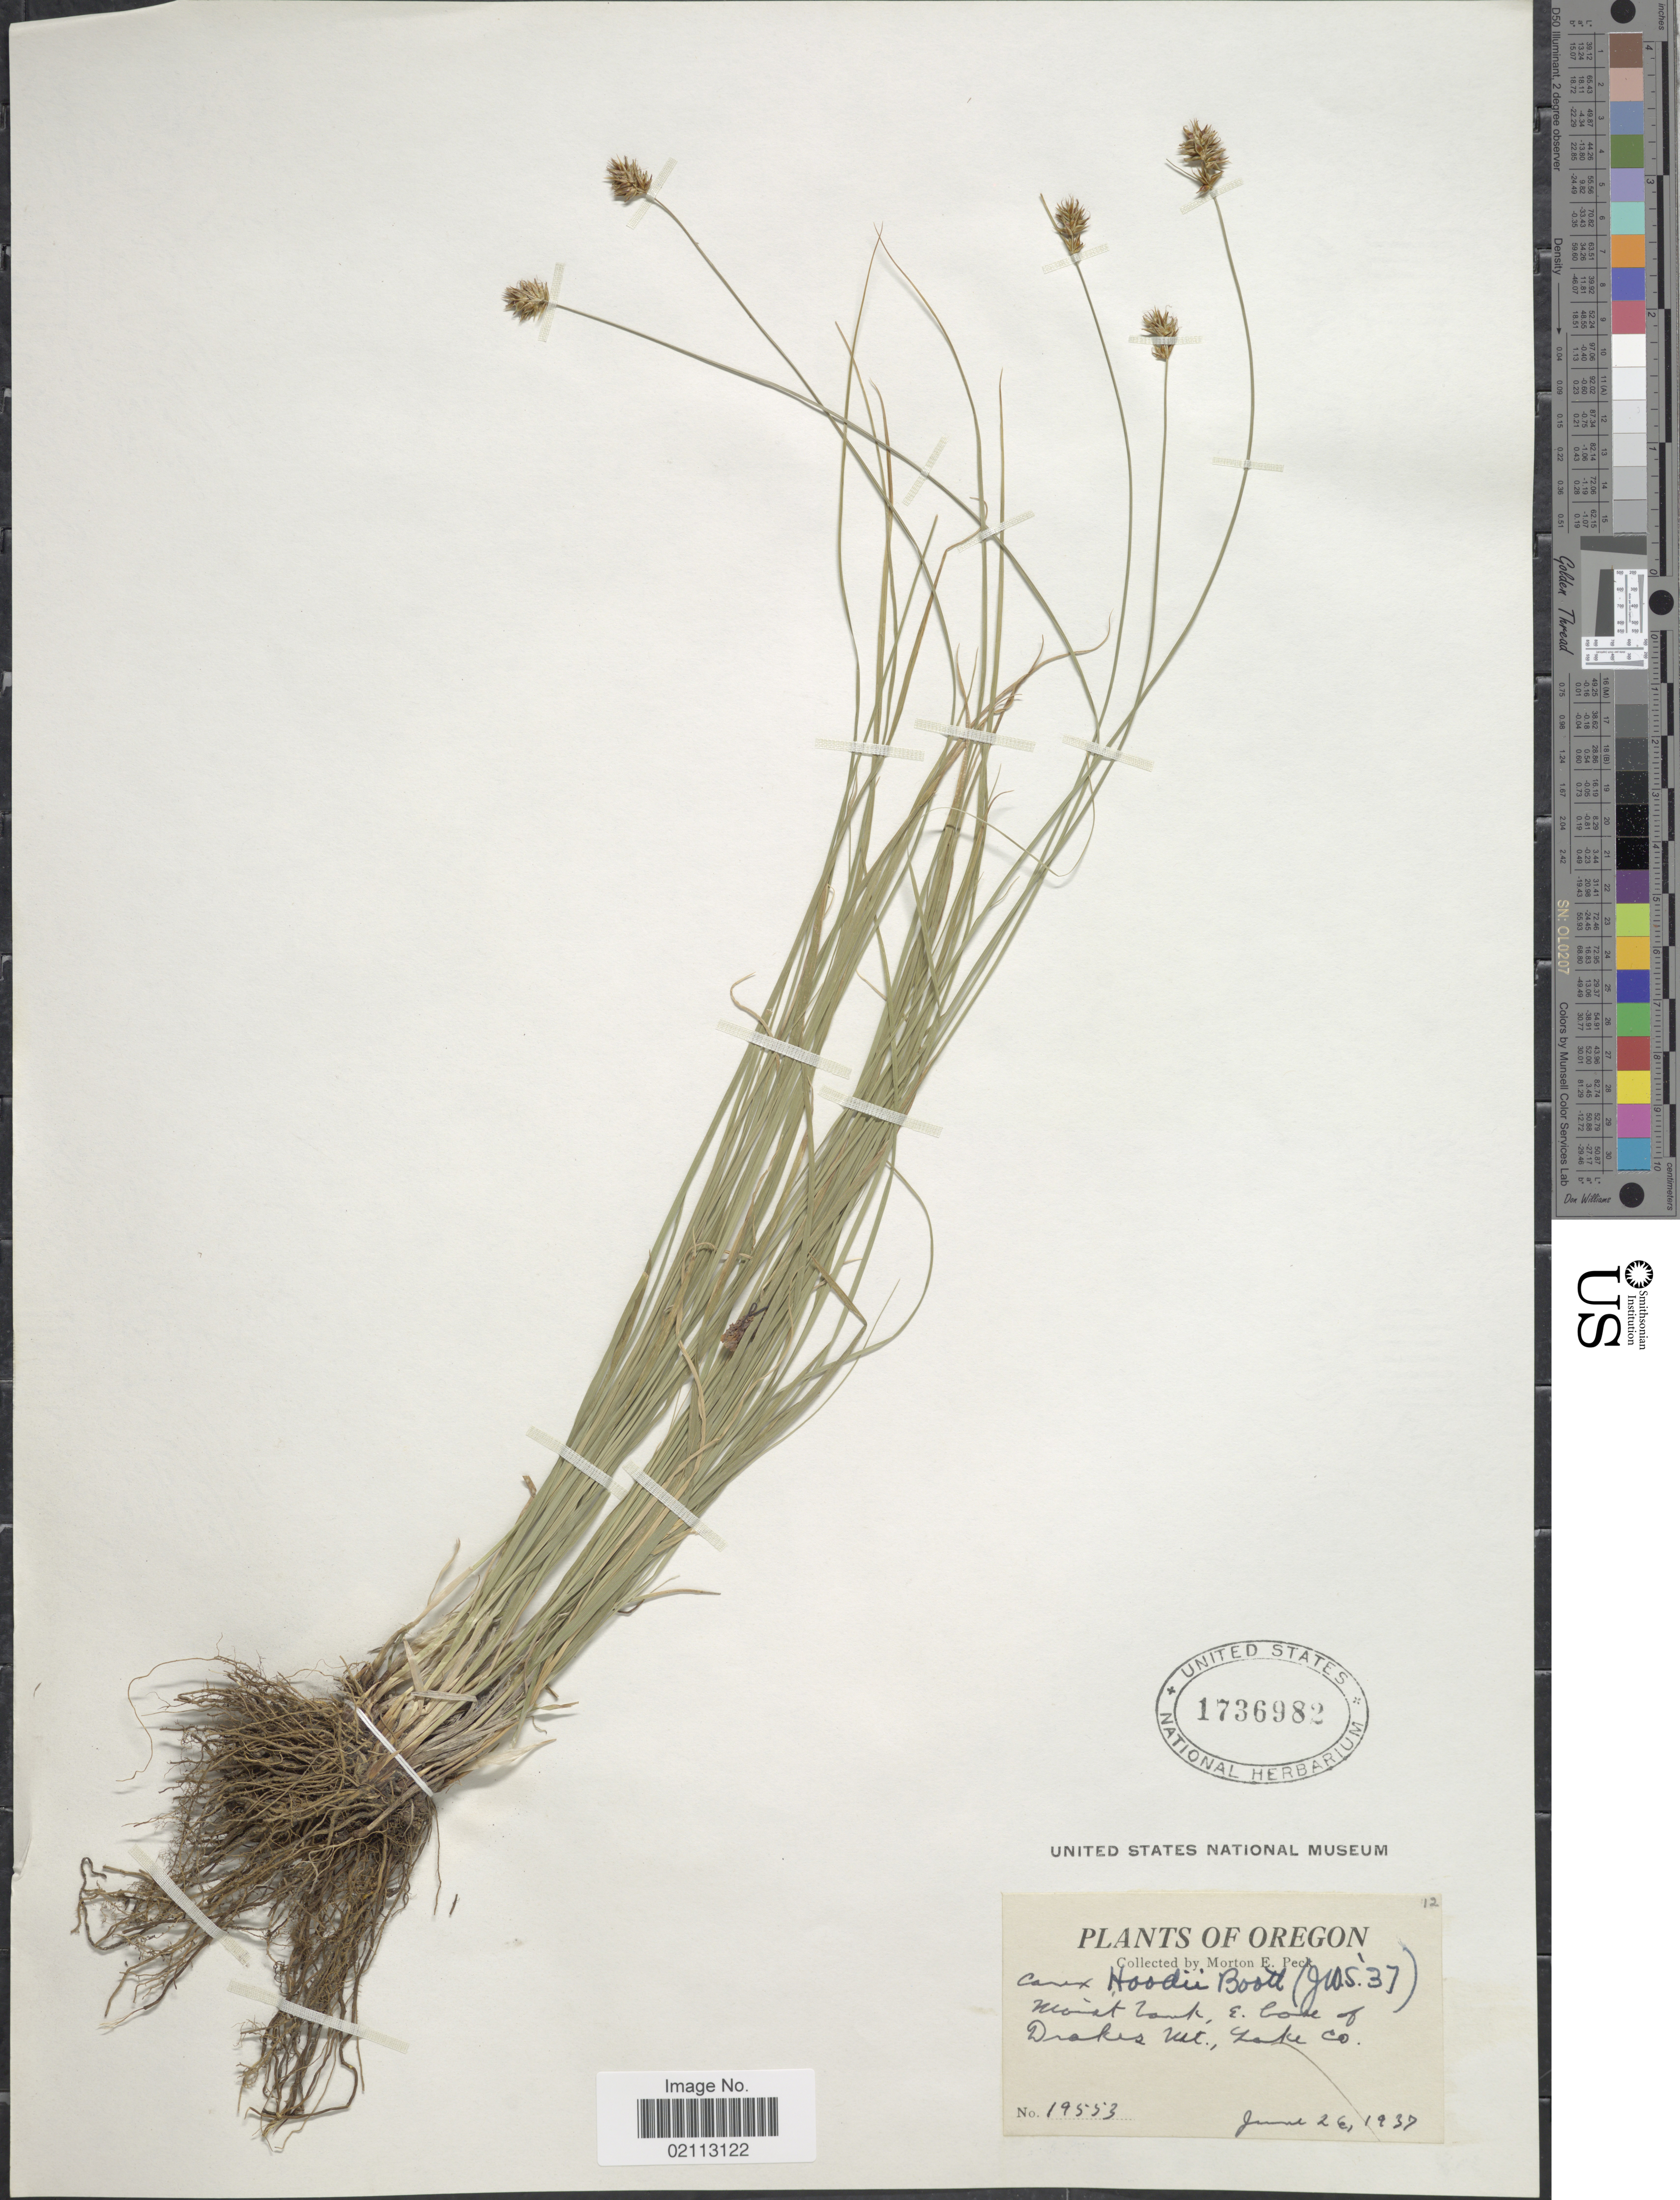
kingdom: Plantae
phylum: Tracheophyta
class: Liliopsida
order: Poales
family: Cyperaceae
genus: Carex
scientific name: Carex hoodii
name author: Boott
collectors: M. E. Peck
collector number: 19553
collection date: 1937-06-26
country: United States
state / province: Oregon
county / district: Lake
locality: E. bank of Drakes Mt., Lake Co.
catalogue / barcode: US 1736982